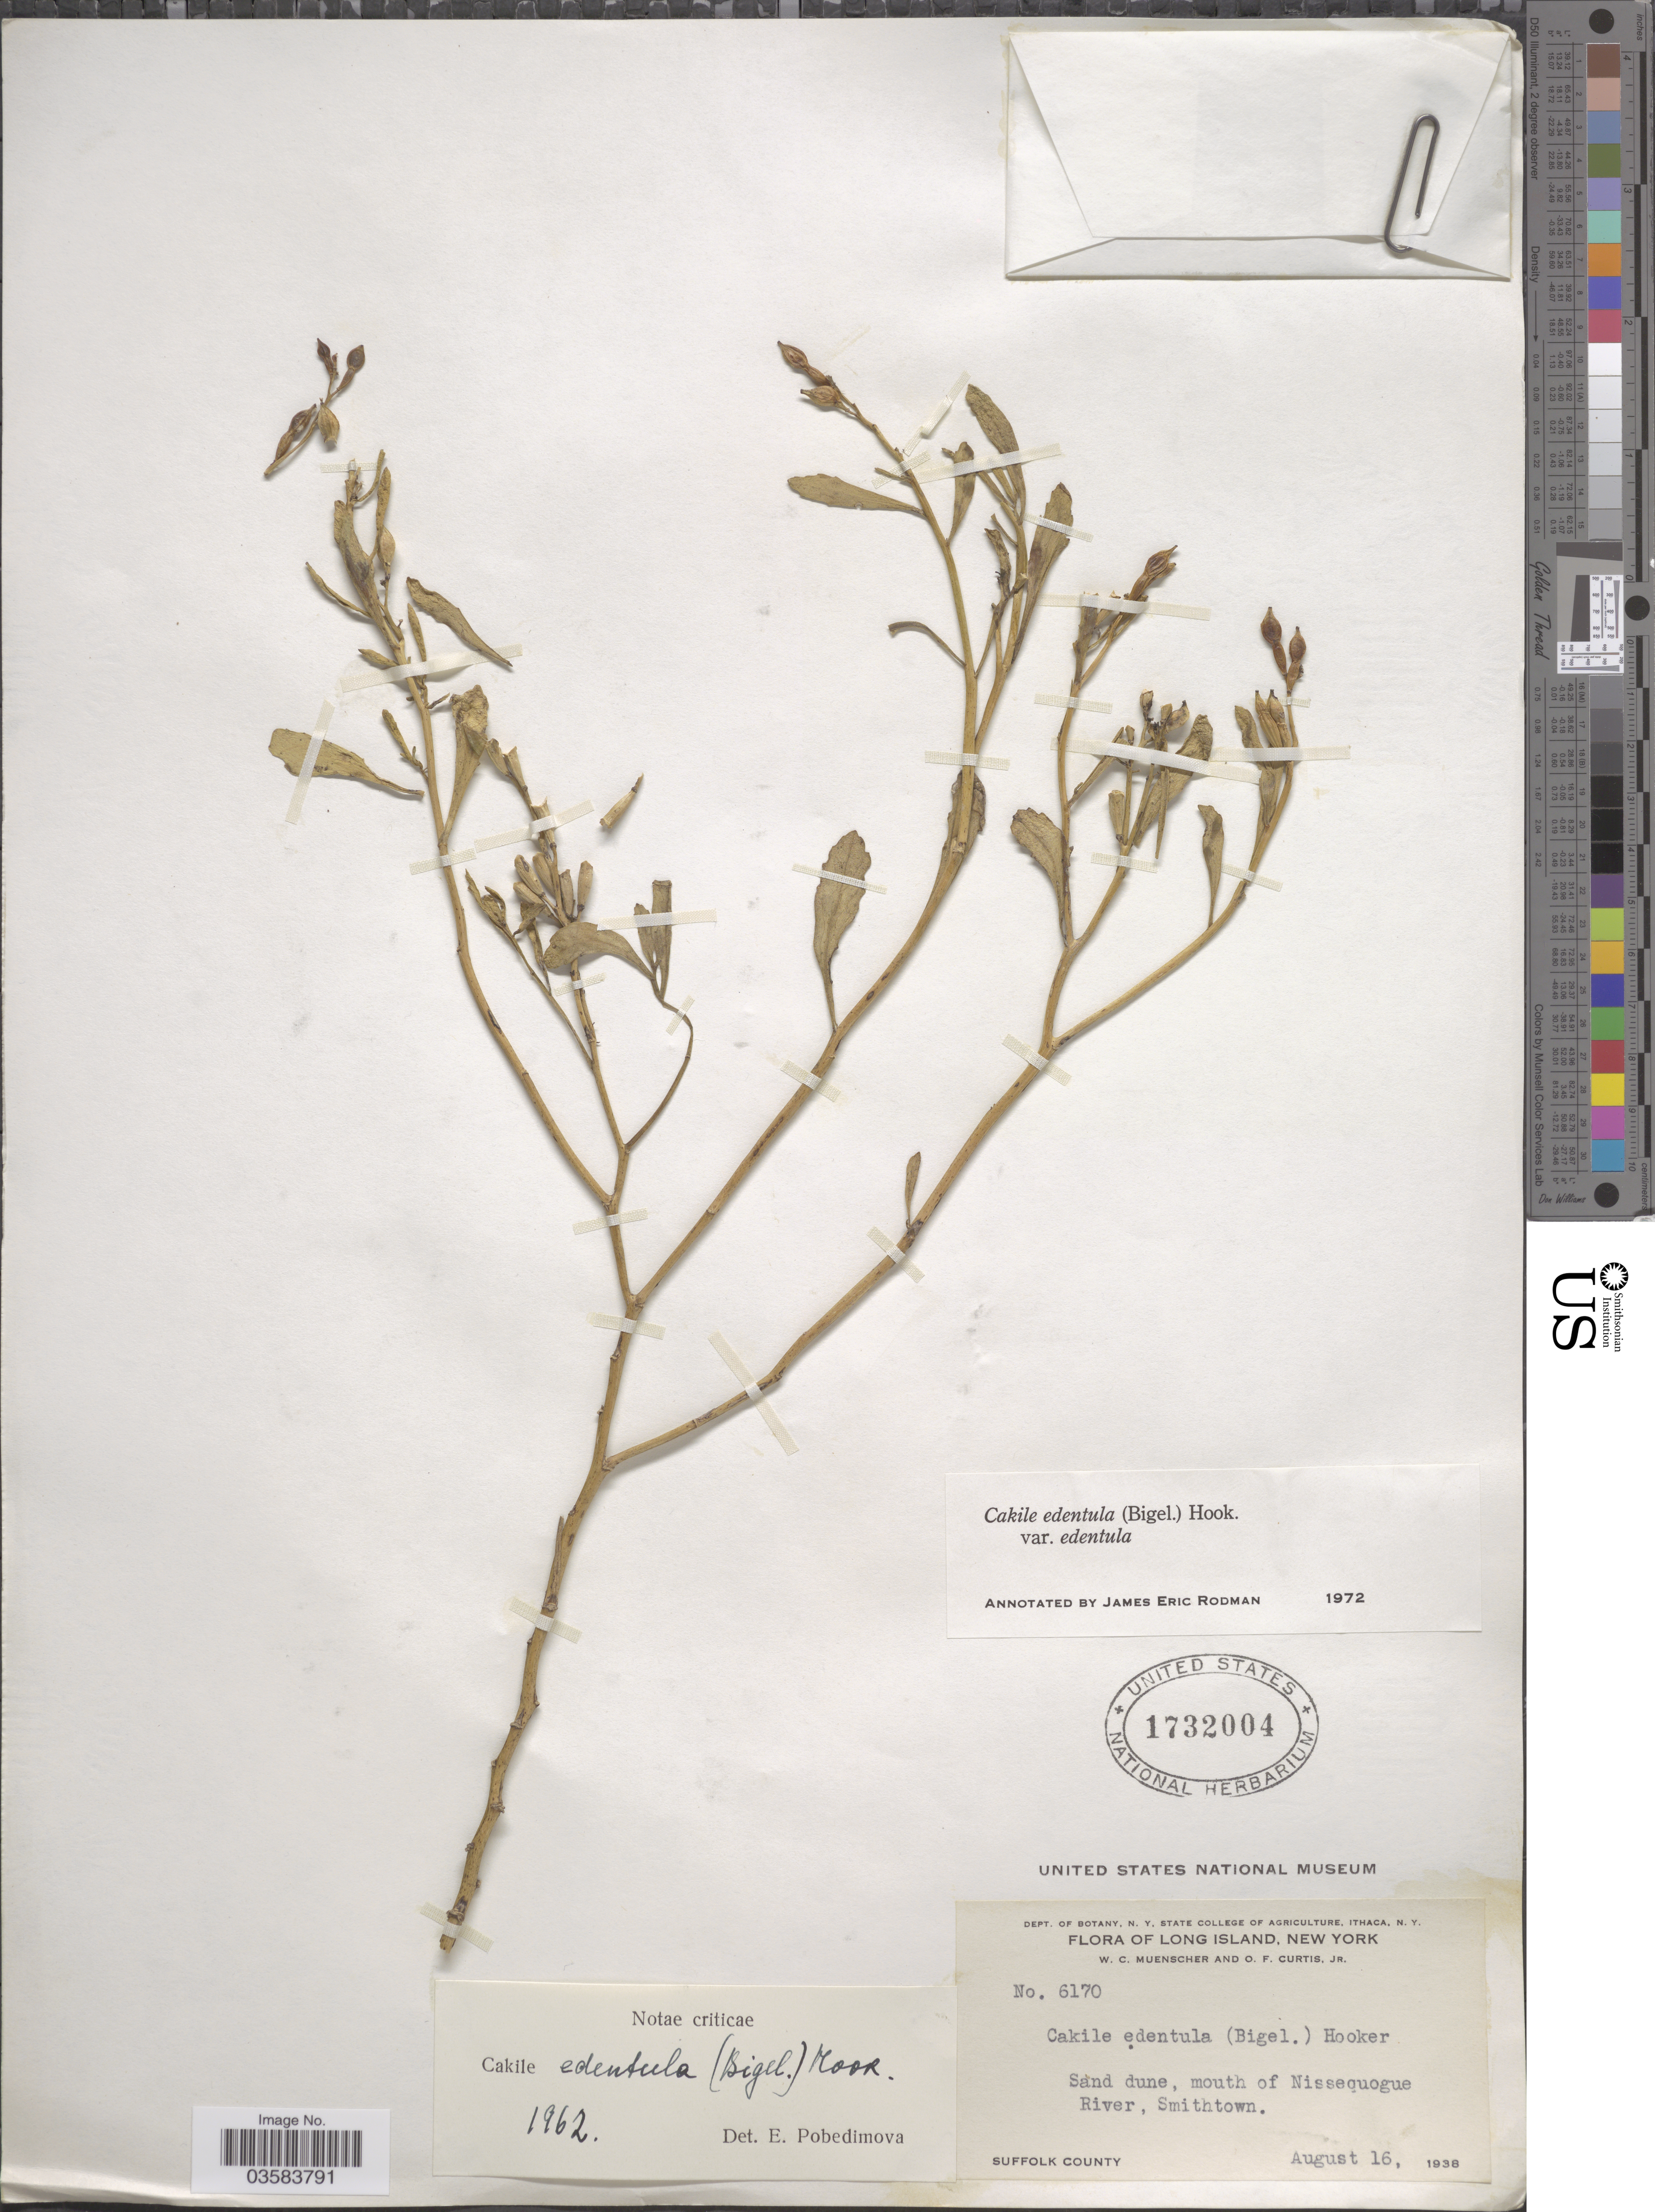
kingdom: Plantae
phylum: Tracheophyta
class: Magnoliopsida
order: Brassicales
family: Brassicaceae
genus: Cakile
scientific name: Cakile edentula var. edentula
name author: (Bigelow) Hook.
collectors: W. Muenscher & O. Curtis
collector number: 6170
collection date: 1938-08-16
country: United States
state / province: New York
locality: Long Island, New York. Sand dune, mouth of Nissequogue River, Smithtown. Suffolk County.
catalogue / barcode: US 1732004